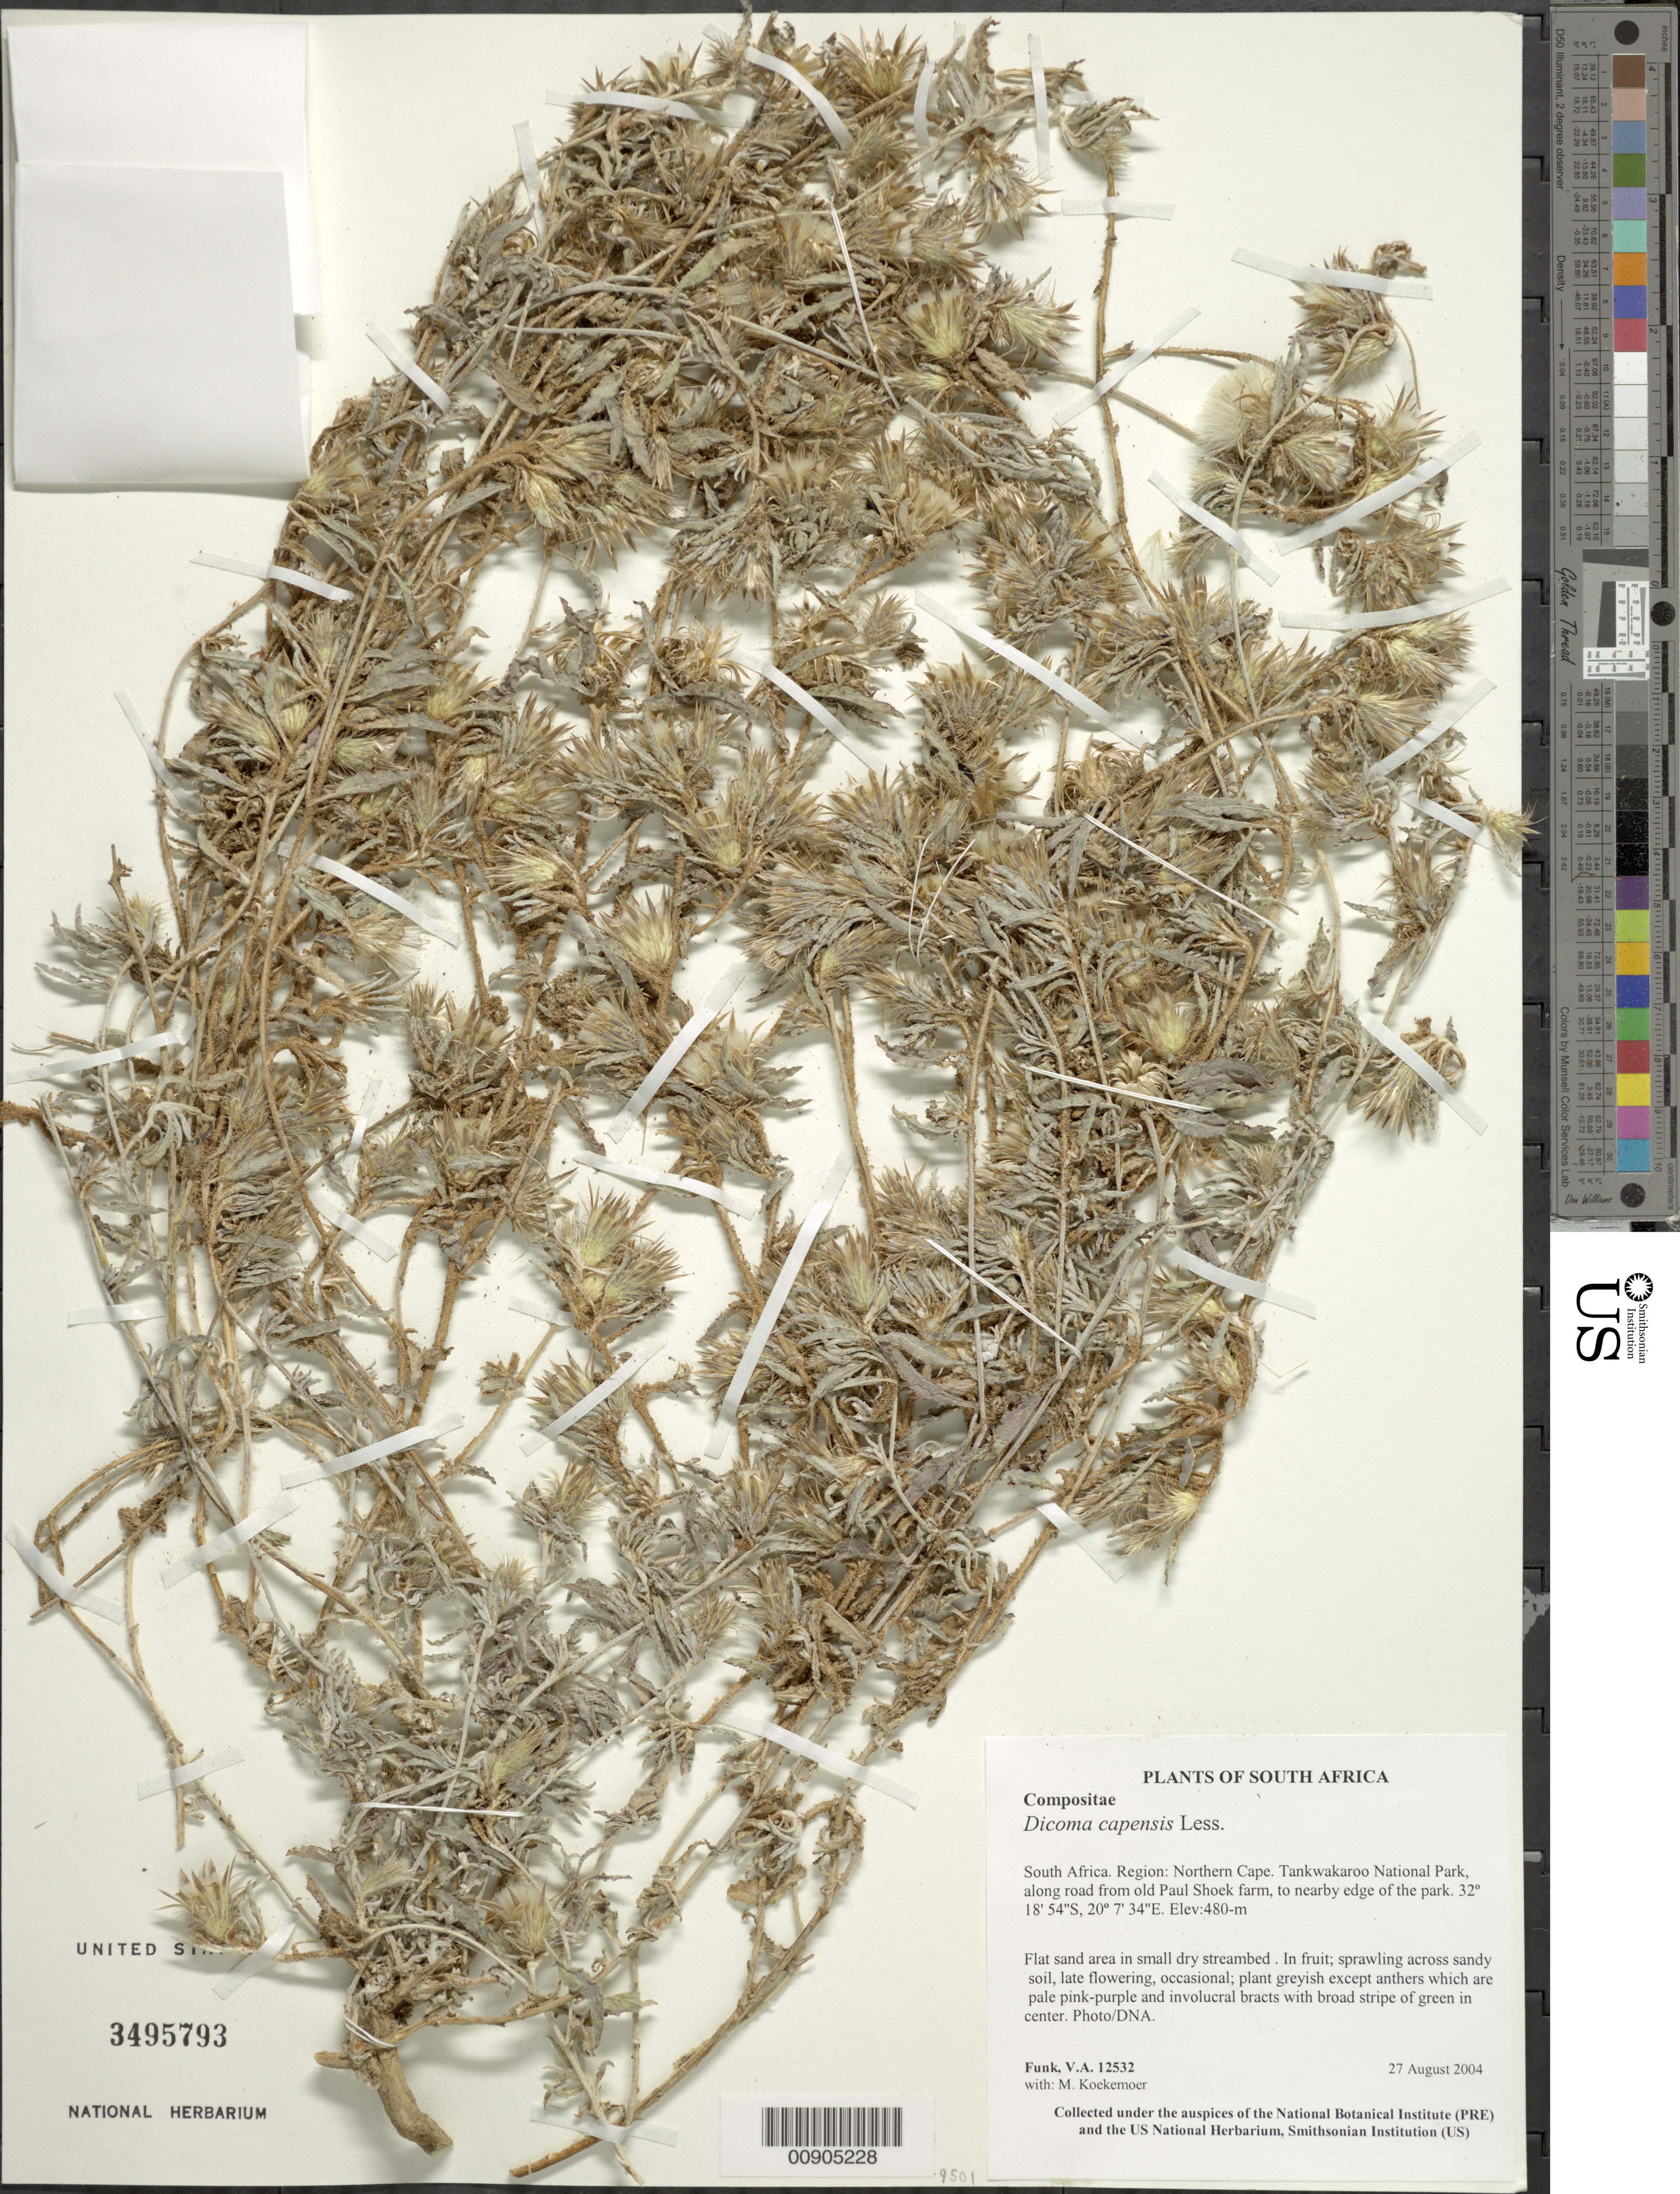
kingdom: Plantae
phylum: Tracheophyta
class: Magnoliopsida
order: Asterales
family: Asteraceae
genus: Dicoma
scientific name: Dicoma capensis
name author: Less.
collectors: V. Funk & M. Koekemoer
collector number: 12532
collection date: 2004-08-27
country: South Africa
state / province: Northern Cape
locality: Tankwakaroo National Park, road from old Paul Shoek farm to edge of park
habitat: Flat sand area in small dry streambed; sprawling across sandy soil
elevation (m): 480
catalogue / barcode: US 3495793